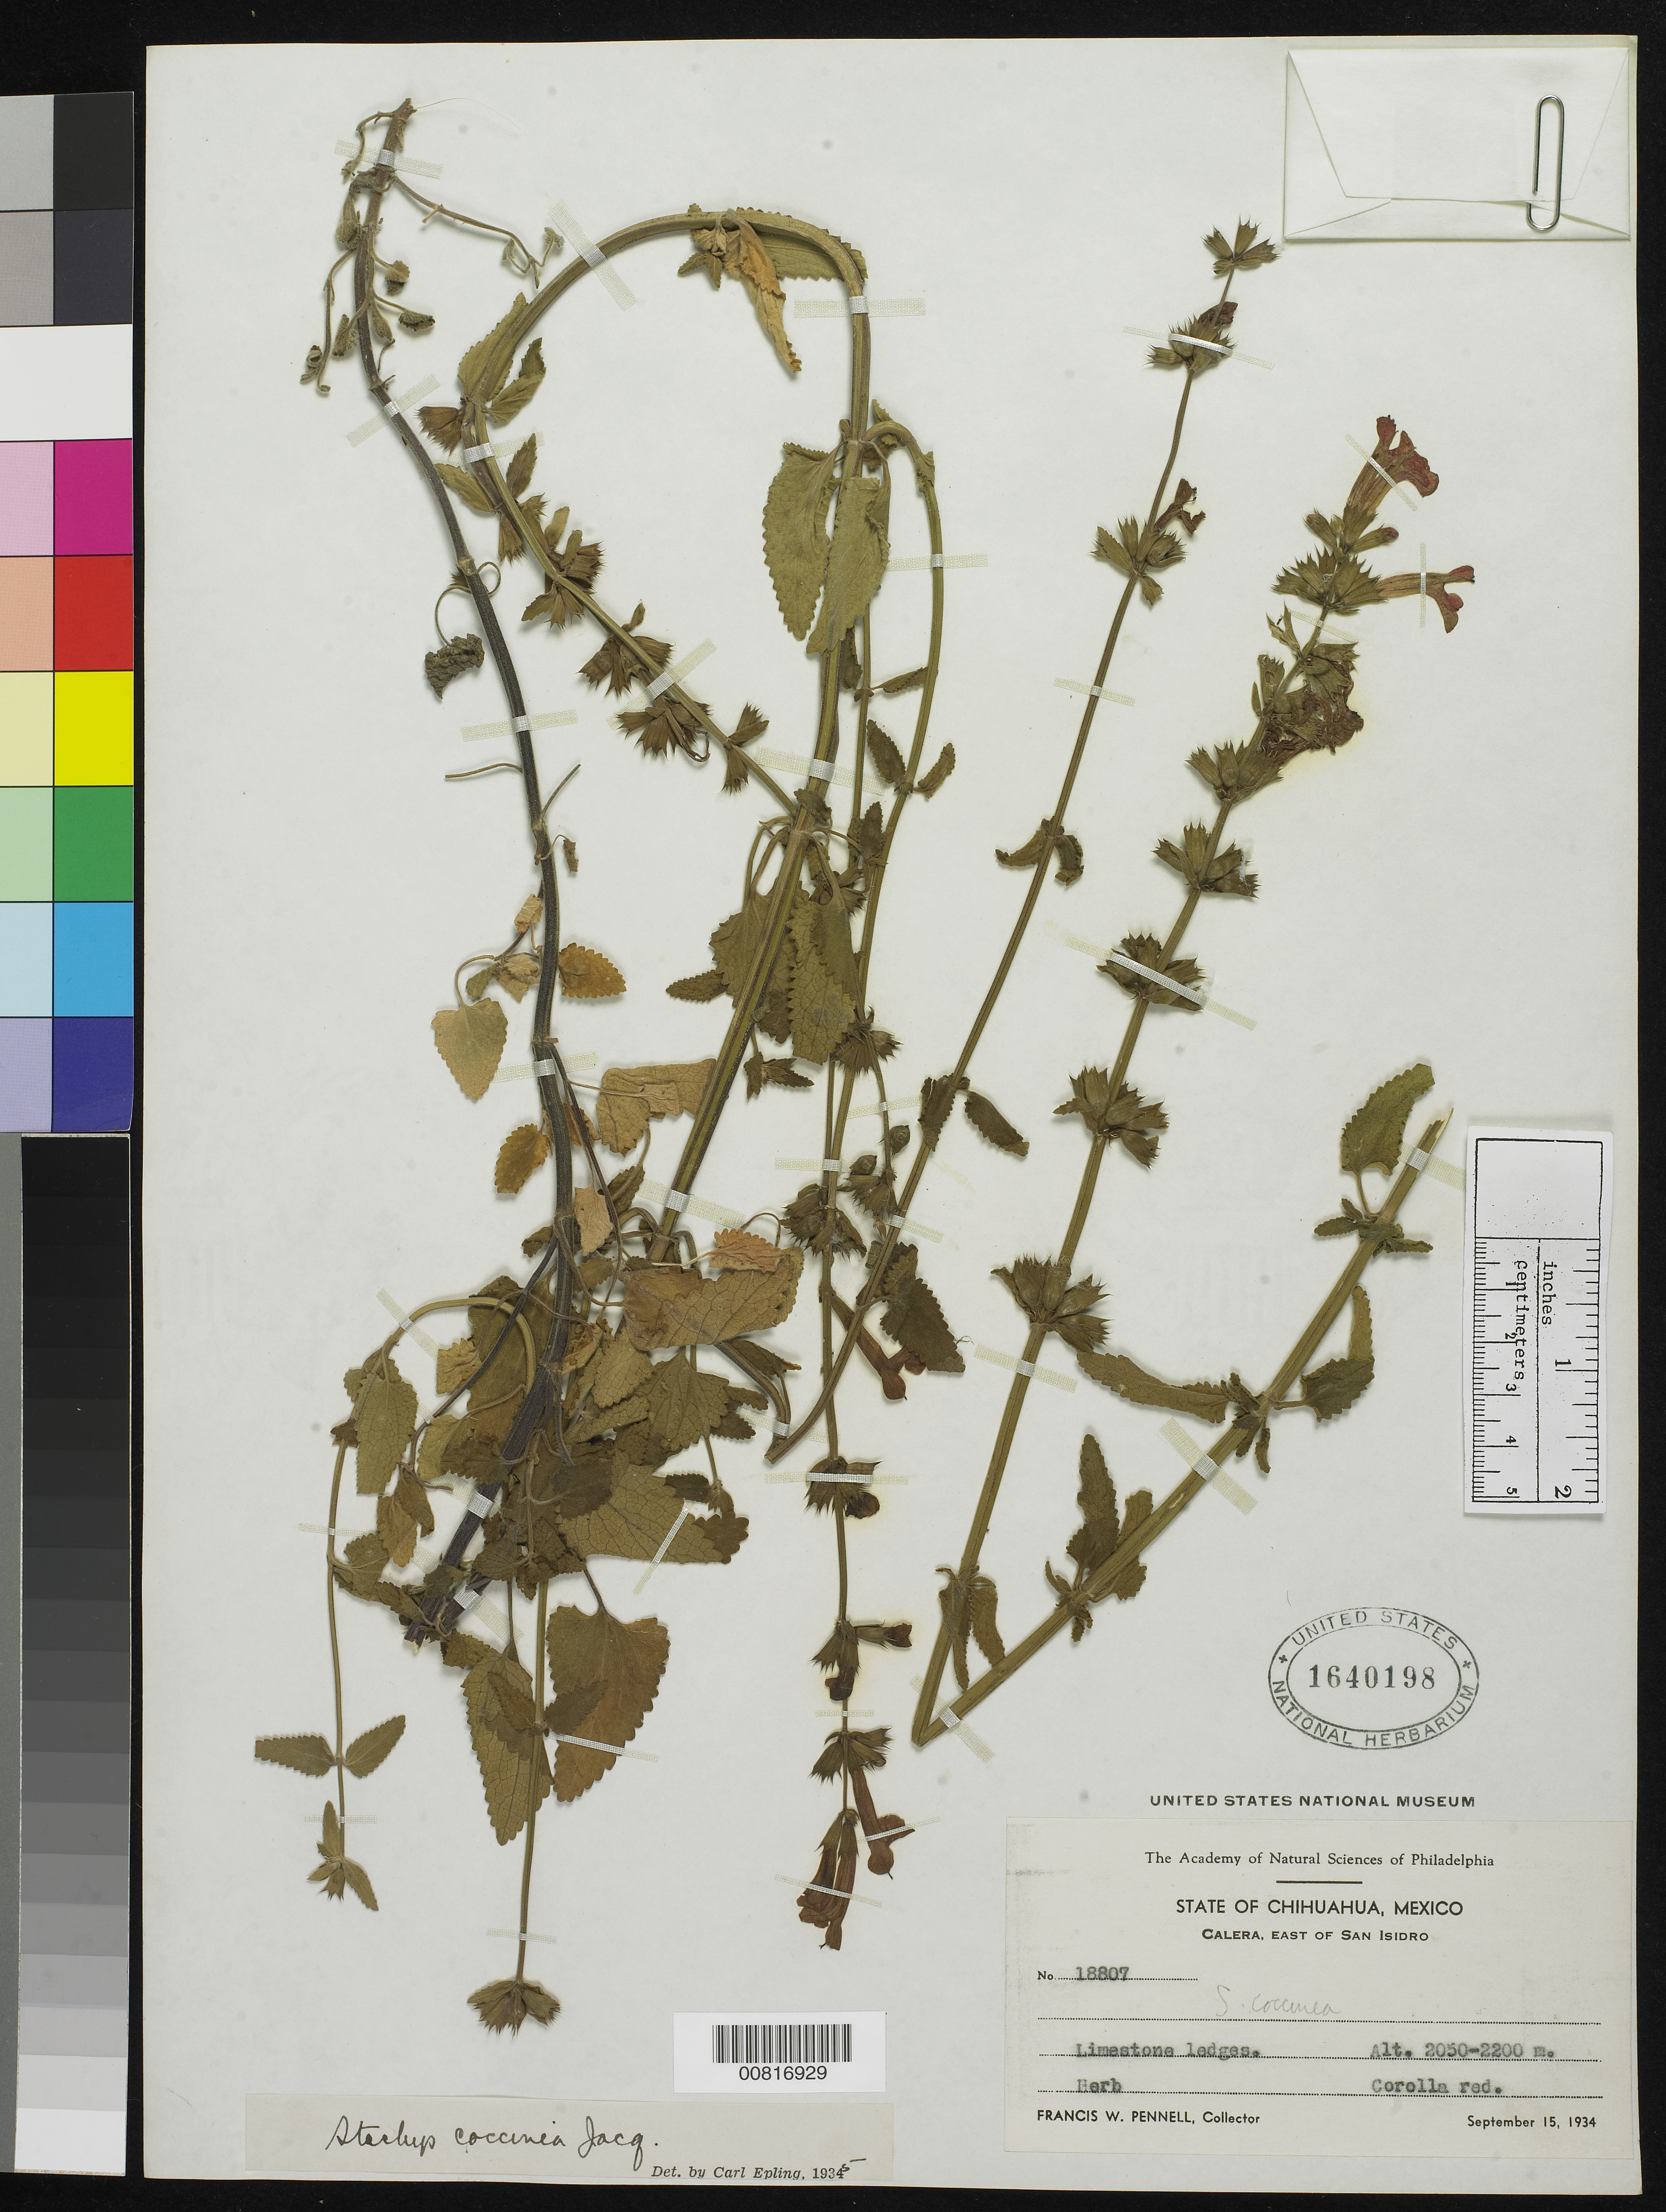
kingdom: Plantae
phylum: Tracheophyta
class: Magnoliopsida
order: Lamiales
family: Lamiaceae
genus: Stachys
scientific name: Stachys coccinea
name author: Ortega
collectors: F. W. Pennell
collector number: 18807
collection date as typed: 15 Sep 1934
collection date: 1934-09-15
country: Mexico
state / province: Chihuahua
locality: Calera, east of San Isidro, Chihuahua.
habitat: Limestone ledges.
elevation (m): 2200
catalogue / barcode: US 1640198